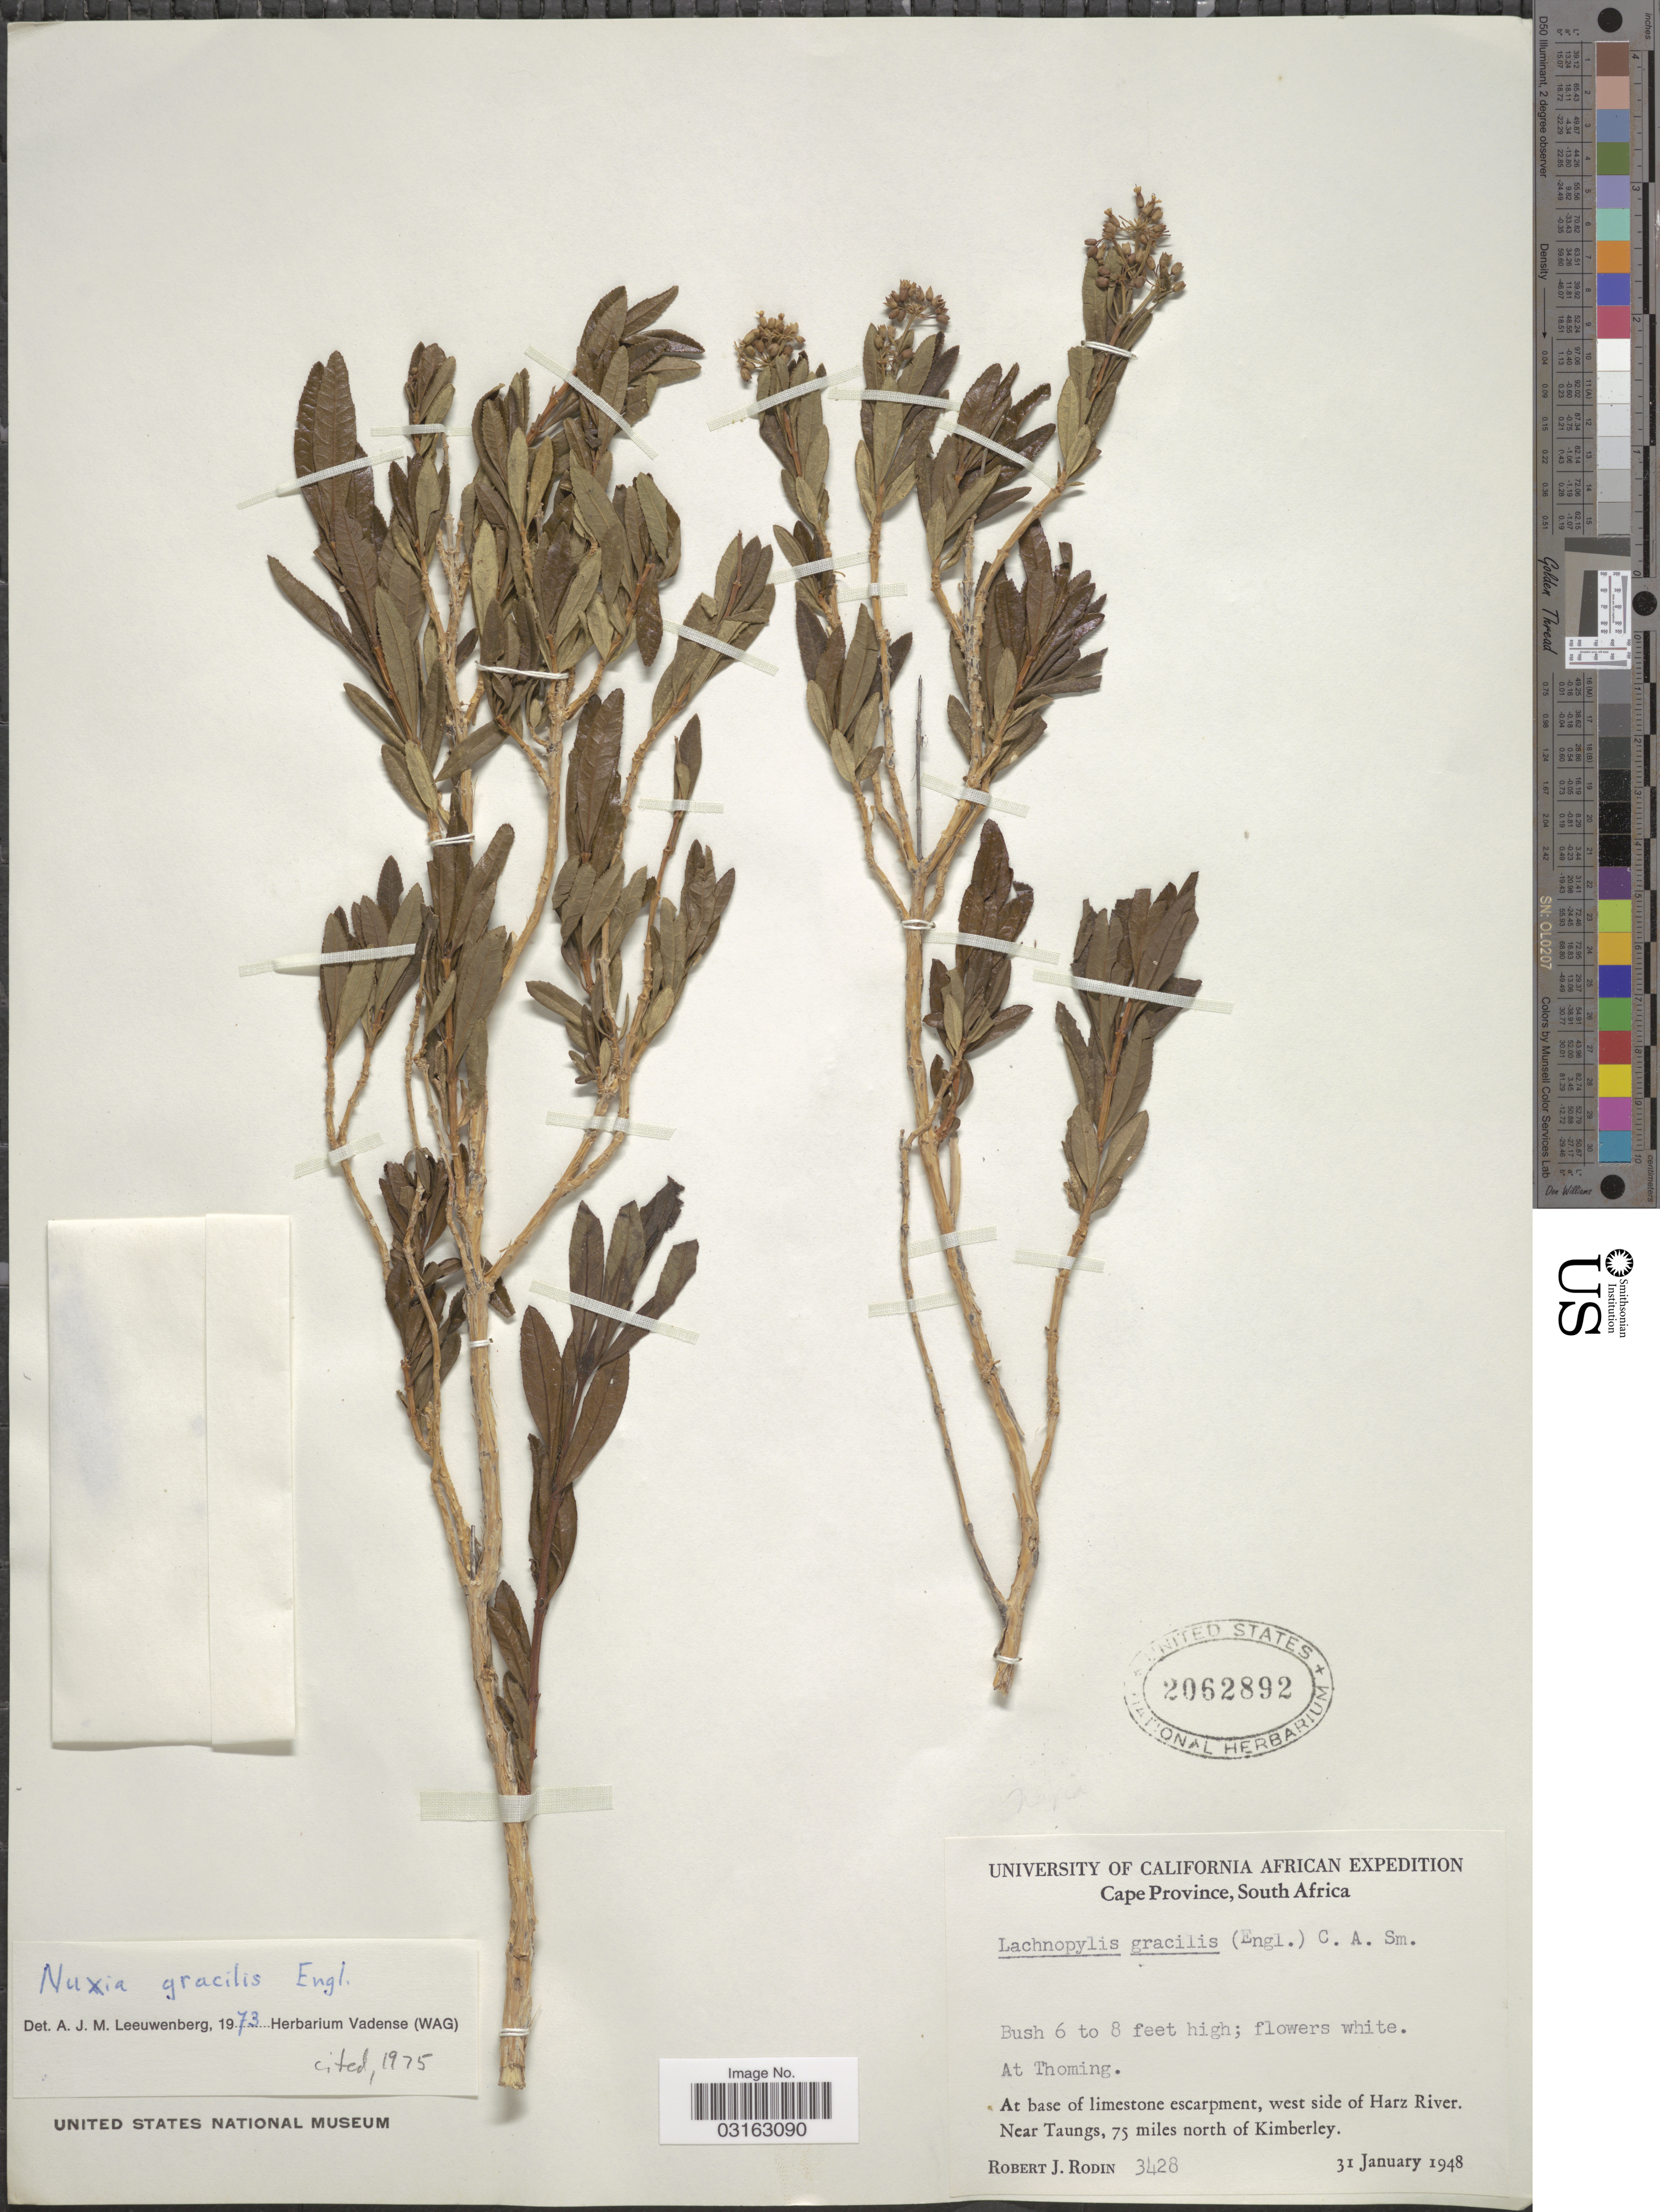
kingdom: Plantae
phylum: Tracheophyta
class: Magnoliopsida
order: Lamiales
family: Stilbaceae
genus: Nuxia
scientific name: Nuxia gracilis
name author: Engl.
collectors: R. J. Rodin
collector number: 3428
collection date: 1948-01-31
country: South Africa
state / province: Northern Cape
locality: At Thoming. At base of limestone escarpment, west side of Harz River. Near Taungs, 75 miles north of Kimberley.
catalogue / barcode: US 2062892